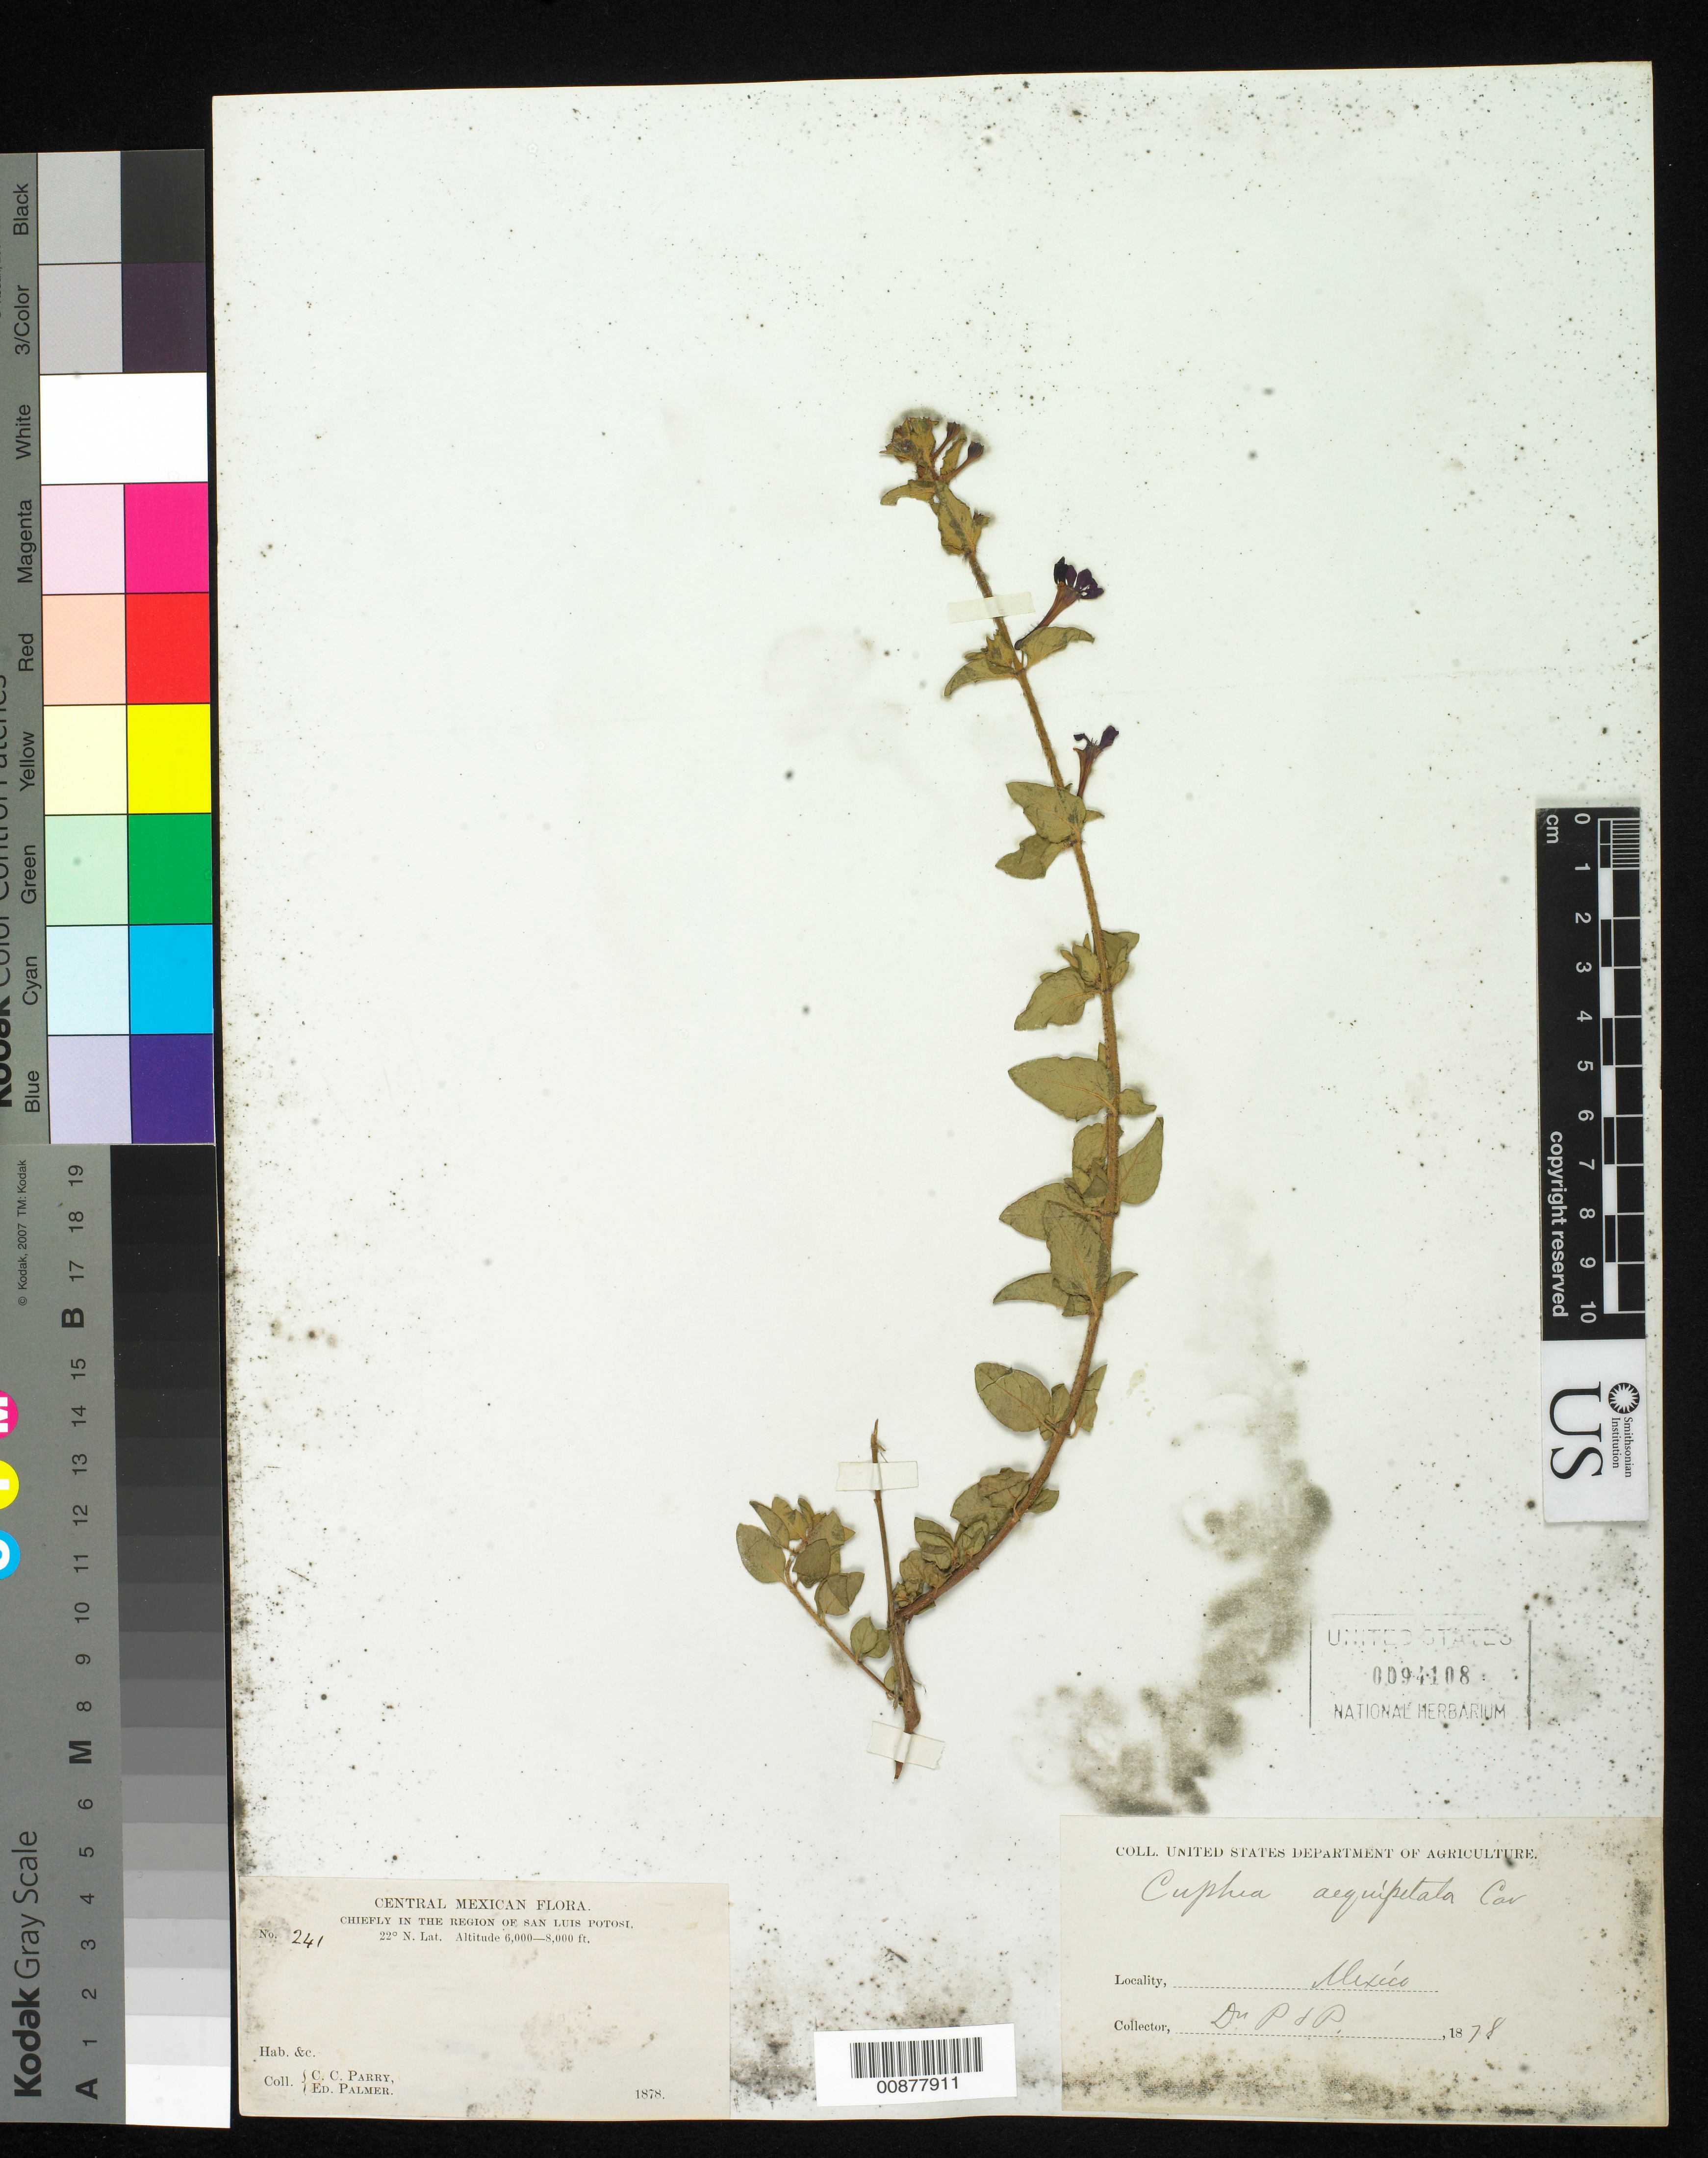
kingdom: Plantae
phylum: Tracheophyta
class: Magnoliopsida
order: Myrtales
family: Lythraceae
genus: Cuphea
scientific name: Cuphea aequipetala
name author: Cav.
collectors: C. C. Parry & E. Palmer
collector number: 241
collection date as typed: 1878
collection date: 1878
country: Mexico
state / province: San Luis Potosí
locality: Chiefly in the region of San Luis Potosí.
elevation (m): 1829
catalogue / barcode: US 94108